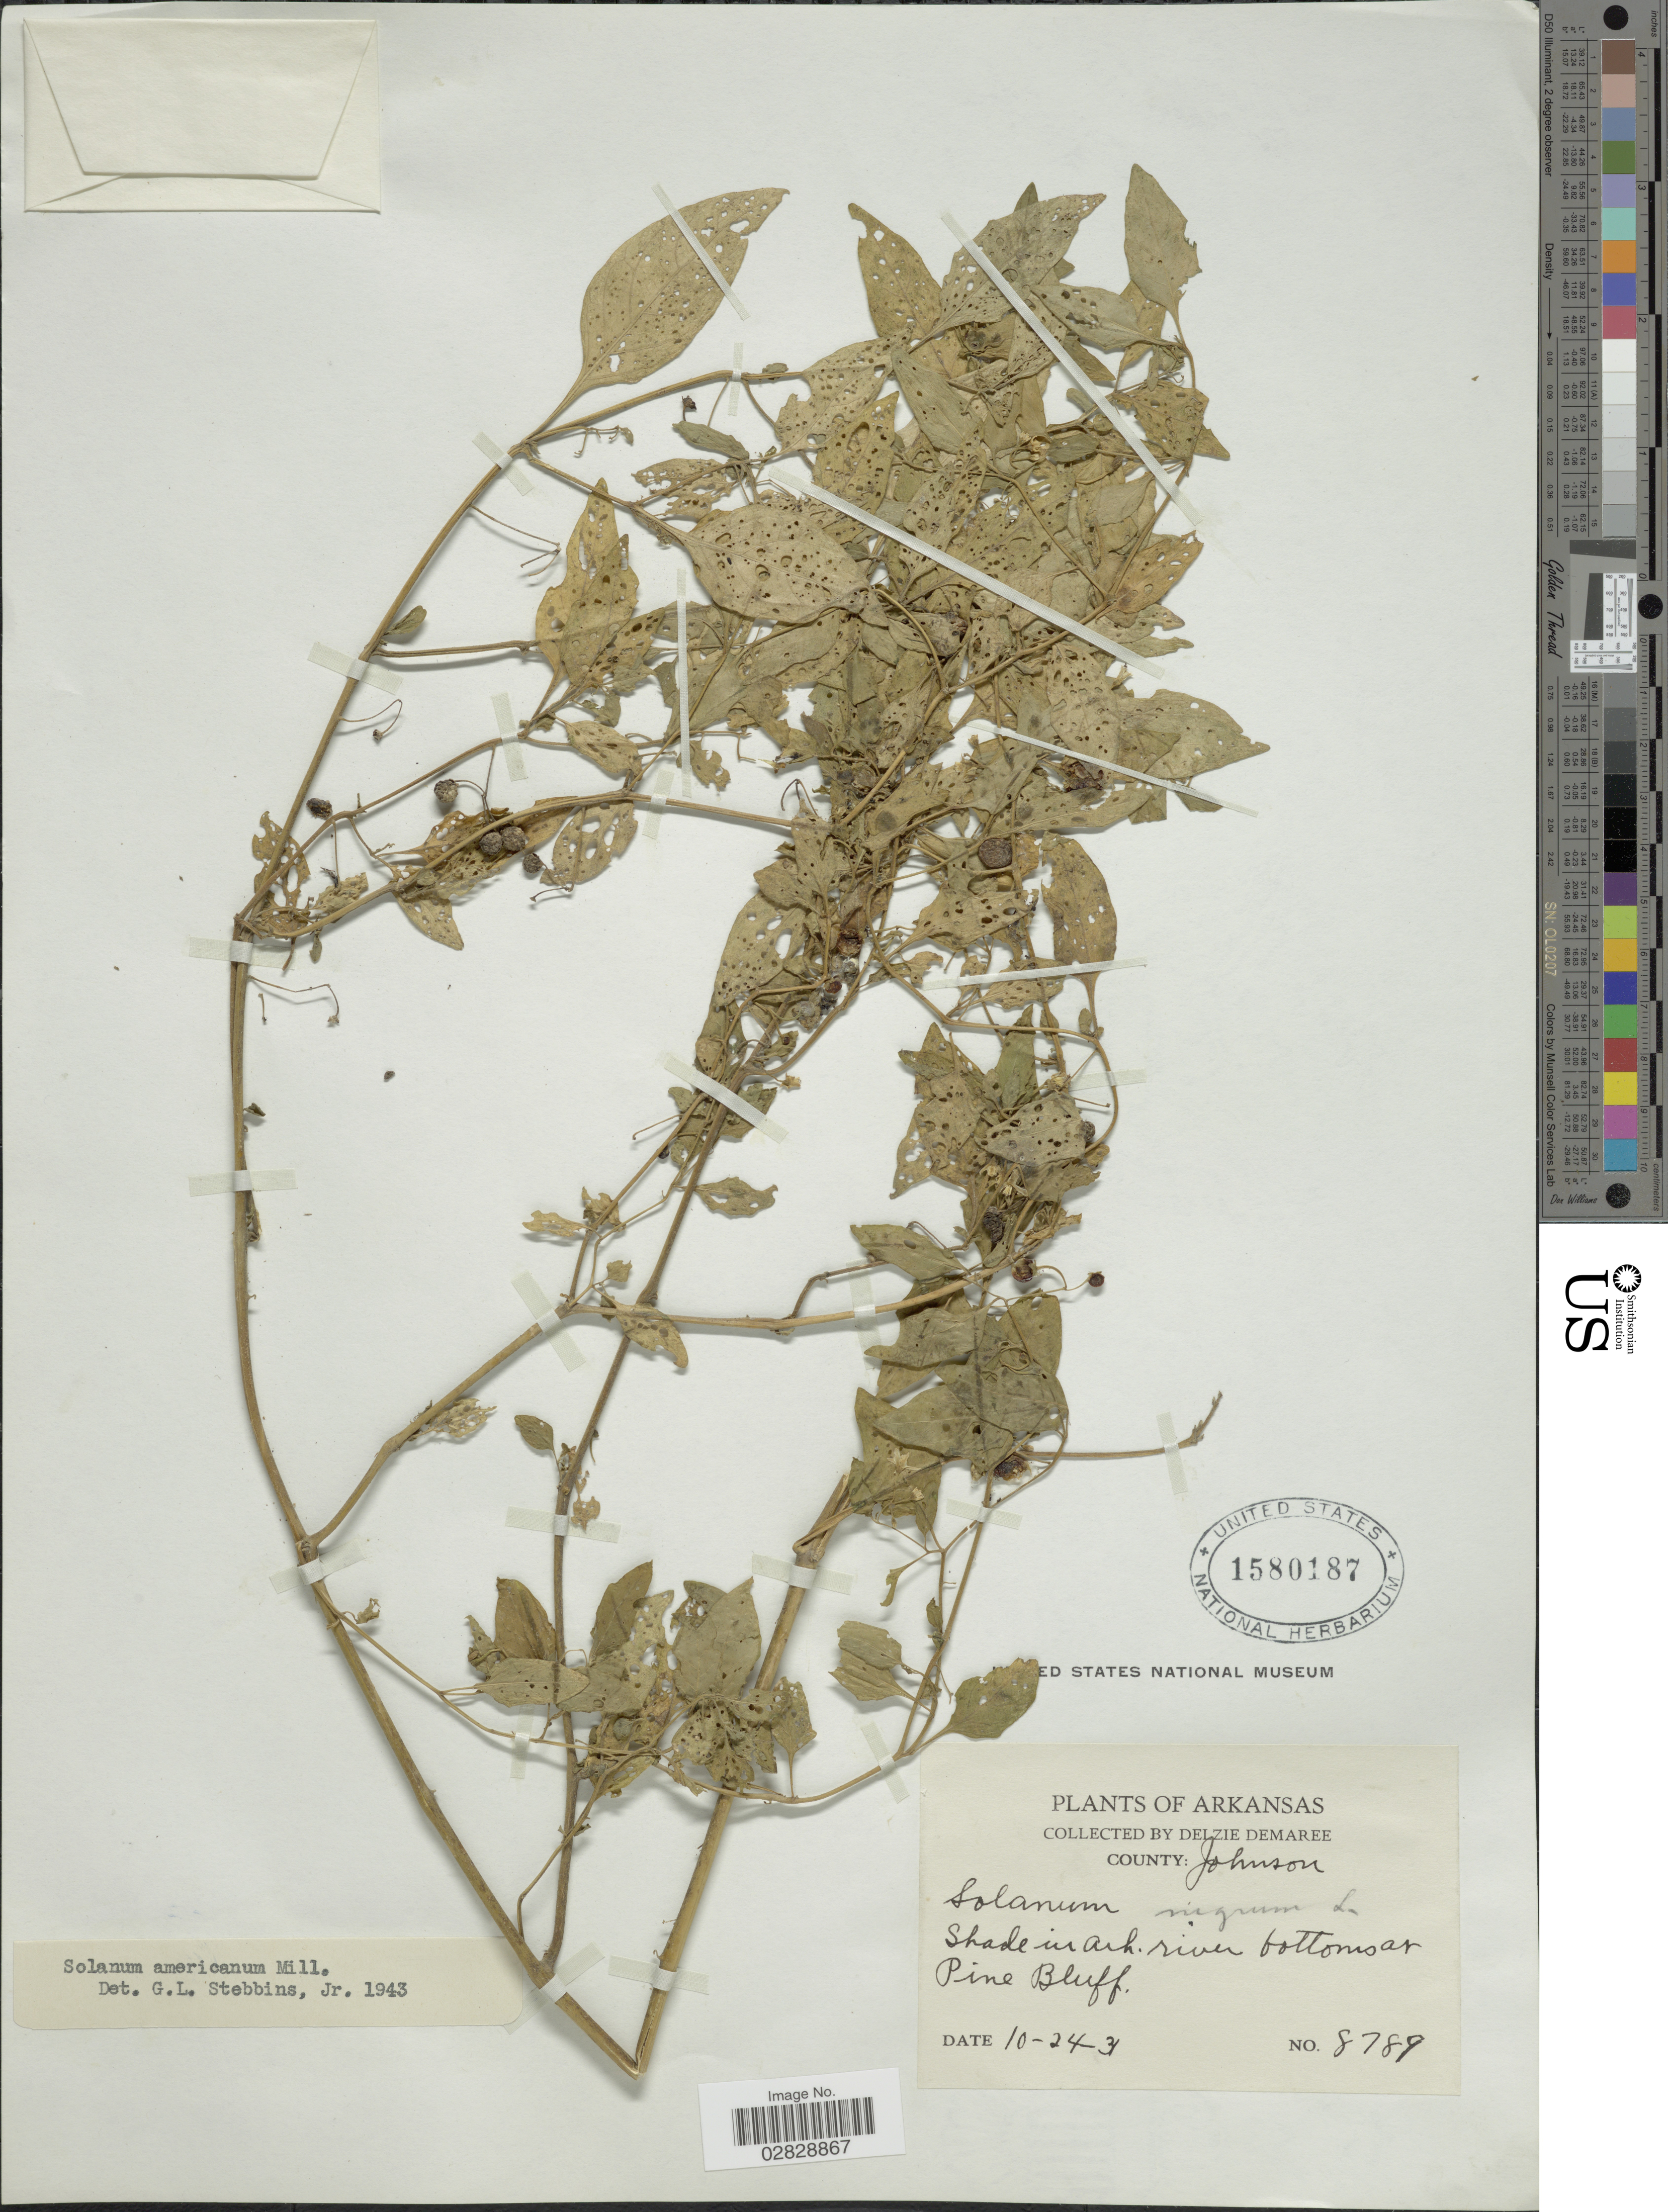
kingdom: Plantae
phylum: Tracheophyta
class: Magnoliopsida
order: Solanales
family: Solanaceae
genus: Solanum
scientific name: Solanum emulans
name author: Raf.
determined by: Knapp, S. D.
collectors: D. Demaree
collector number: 8789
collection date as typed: Transcribed d/m/y: 24/10/31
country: United States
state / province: Arkansas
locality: County: Johnson. Shade in Ark. river bottoms at Pine Bluff.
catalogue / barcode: US 1580187